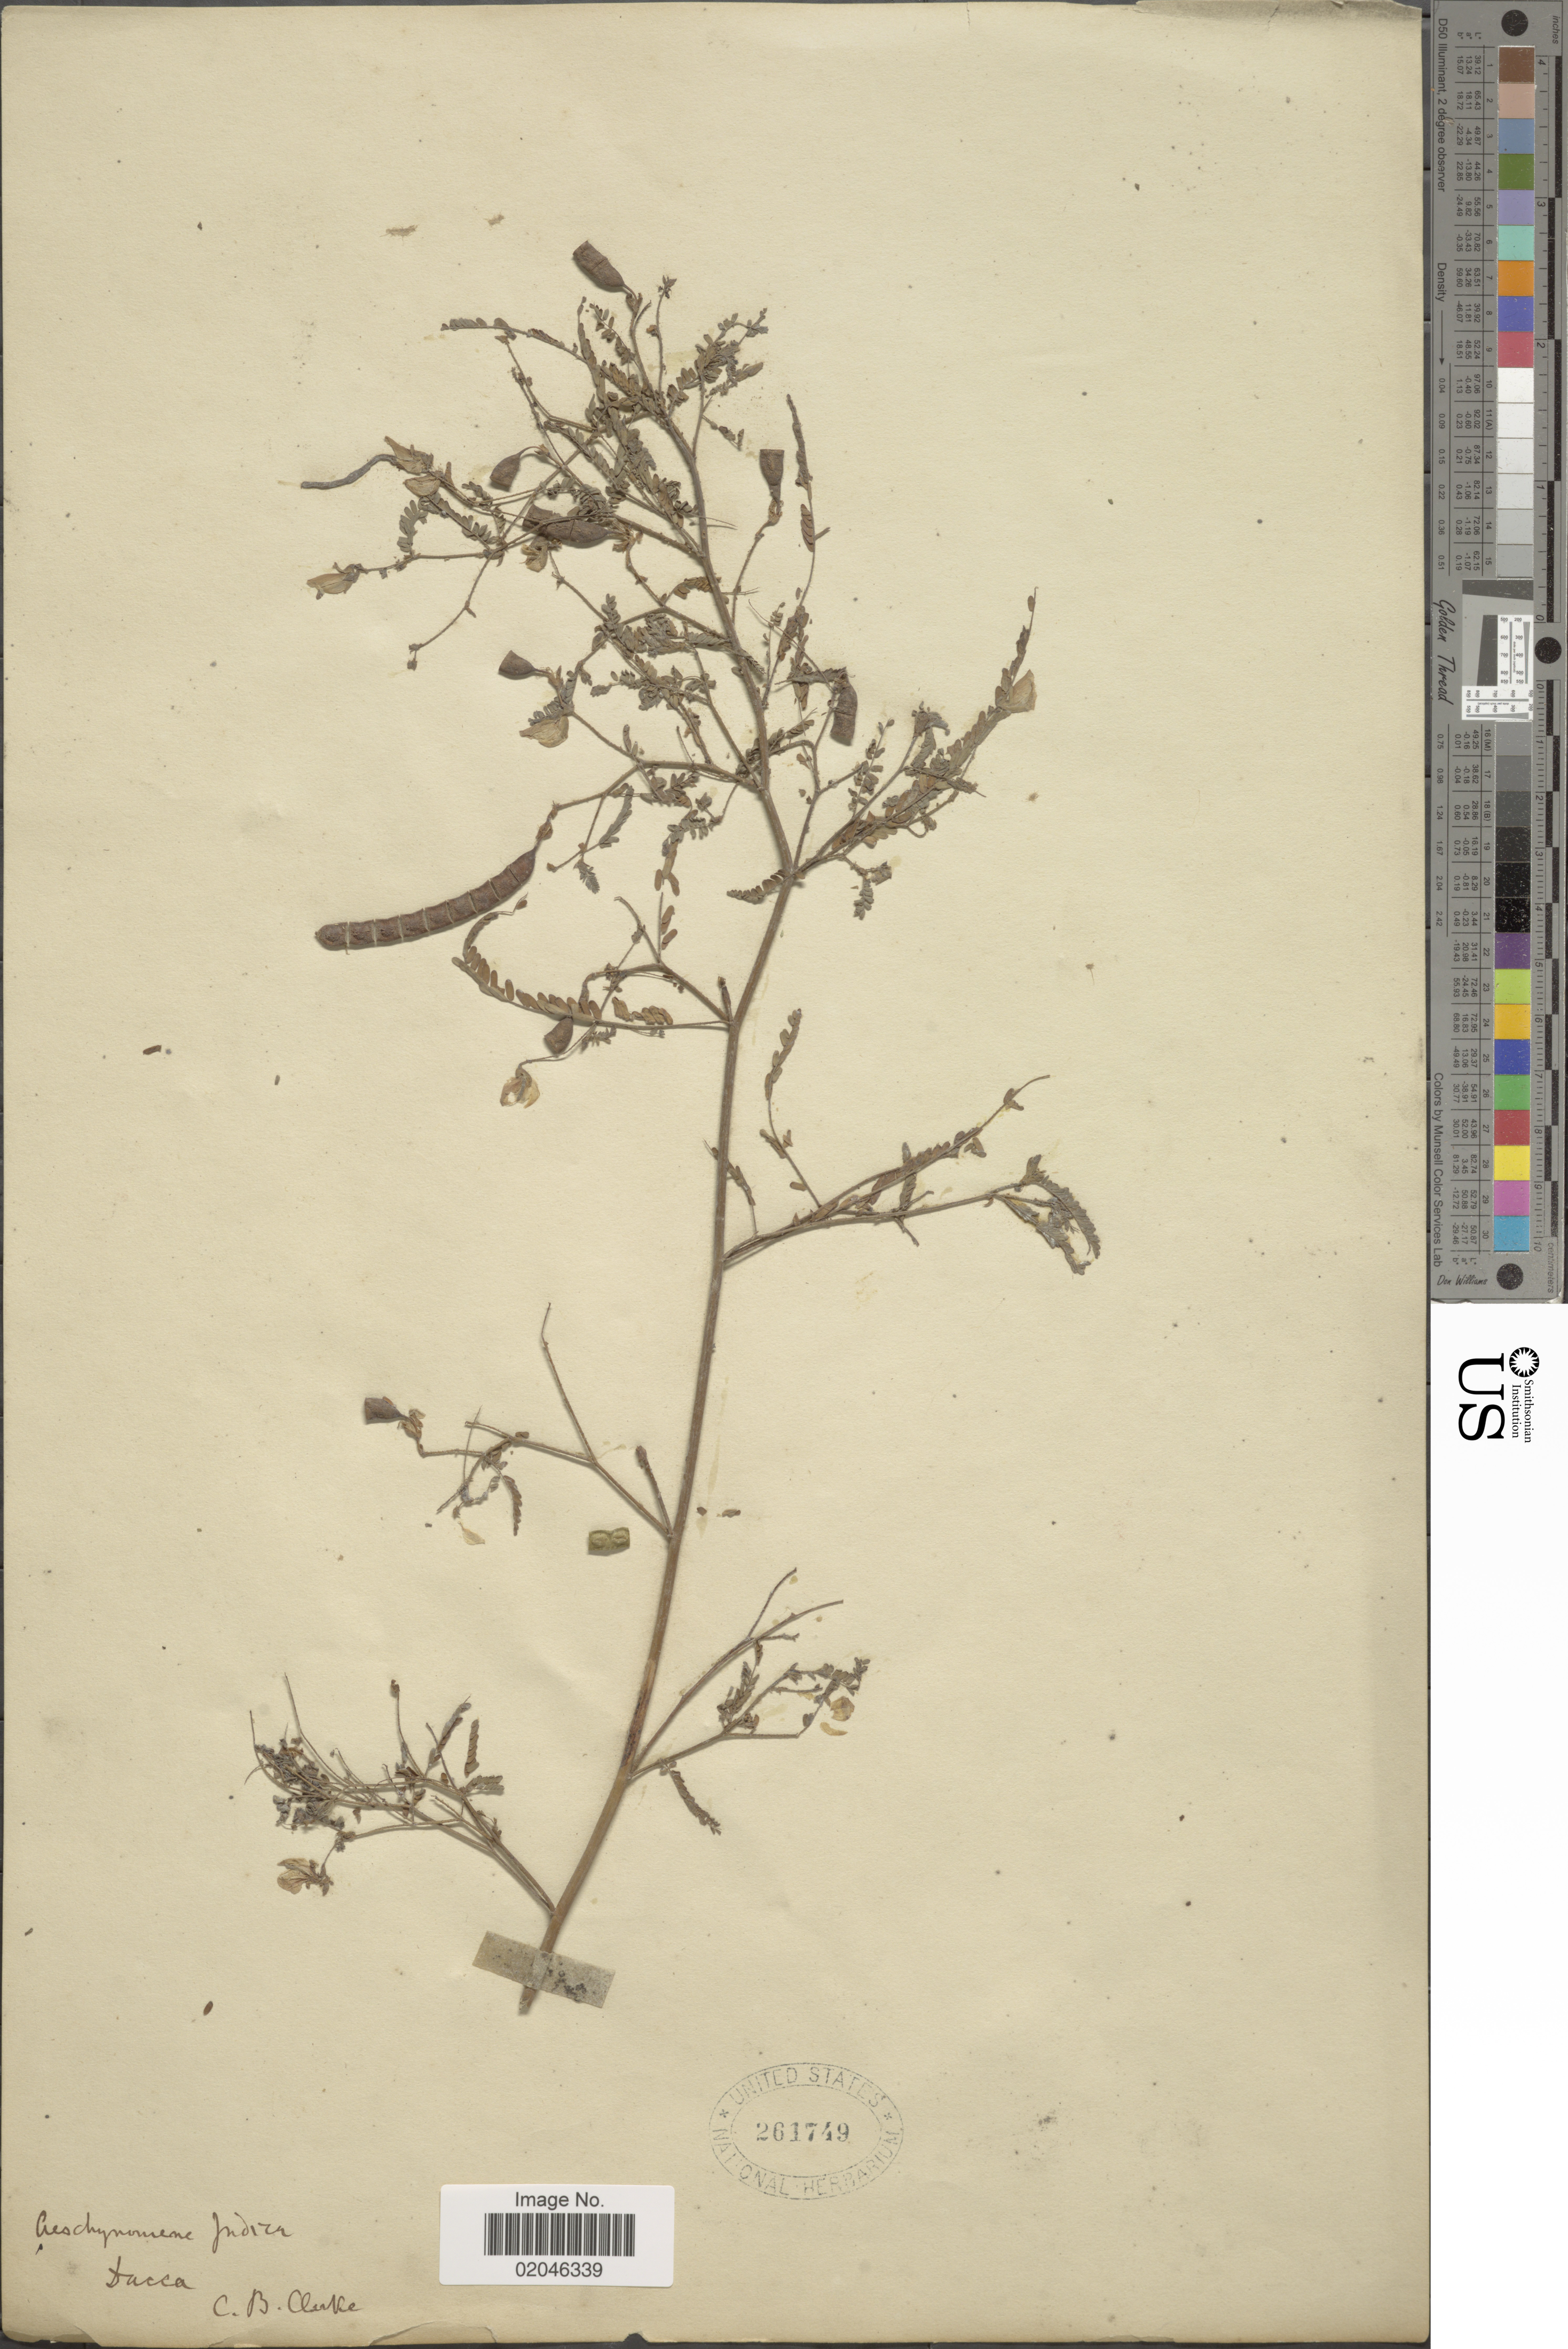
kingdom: Plantae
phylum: Tracheophyta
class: Magnoliopsida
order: Fabales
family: Fabaceae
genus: Aeschynomene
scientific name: Aeschynomene indica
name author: L.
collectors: C. B. Clarke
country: India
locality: Dacca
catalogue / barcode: US 261749